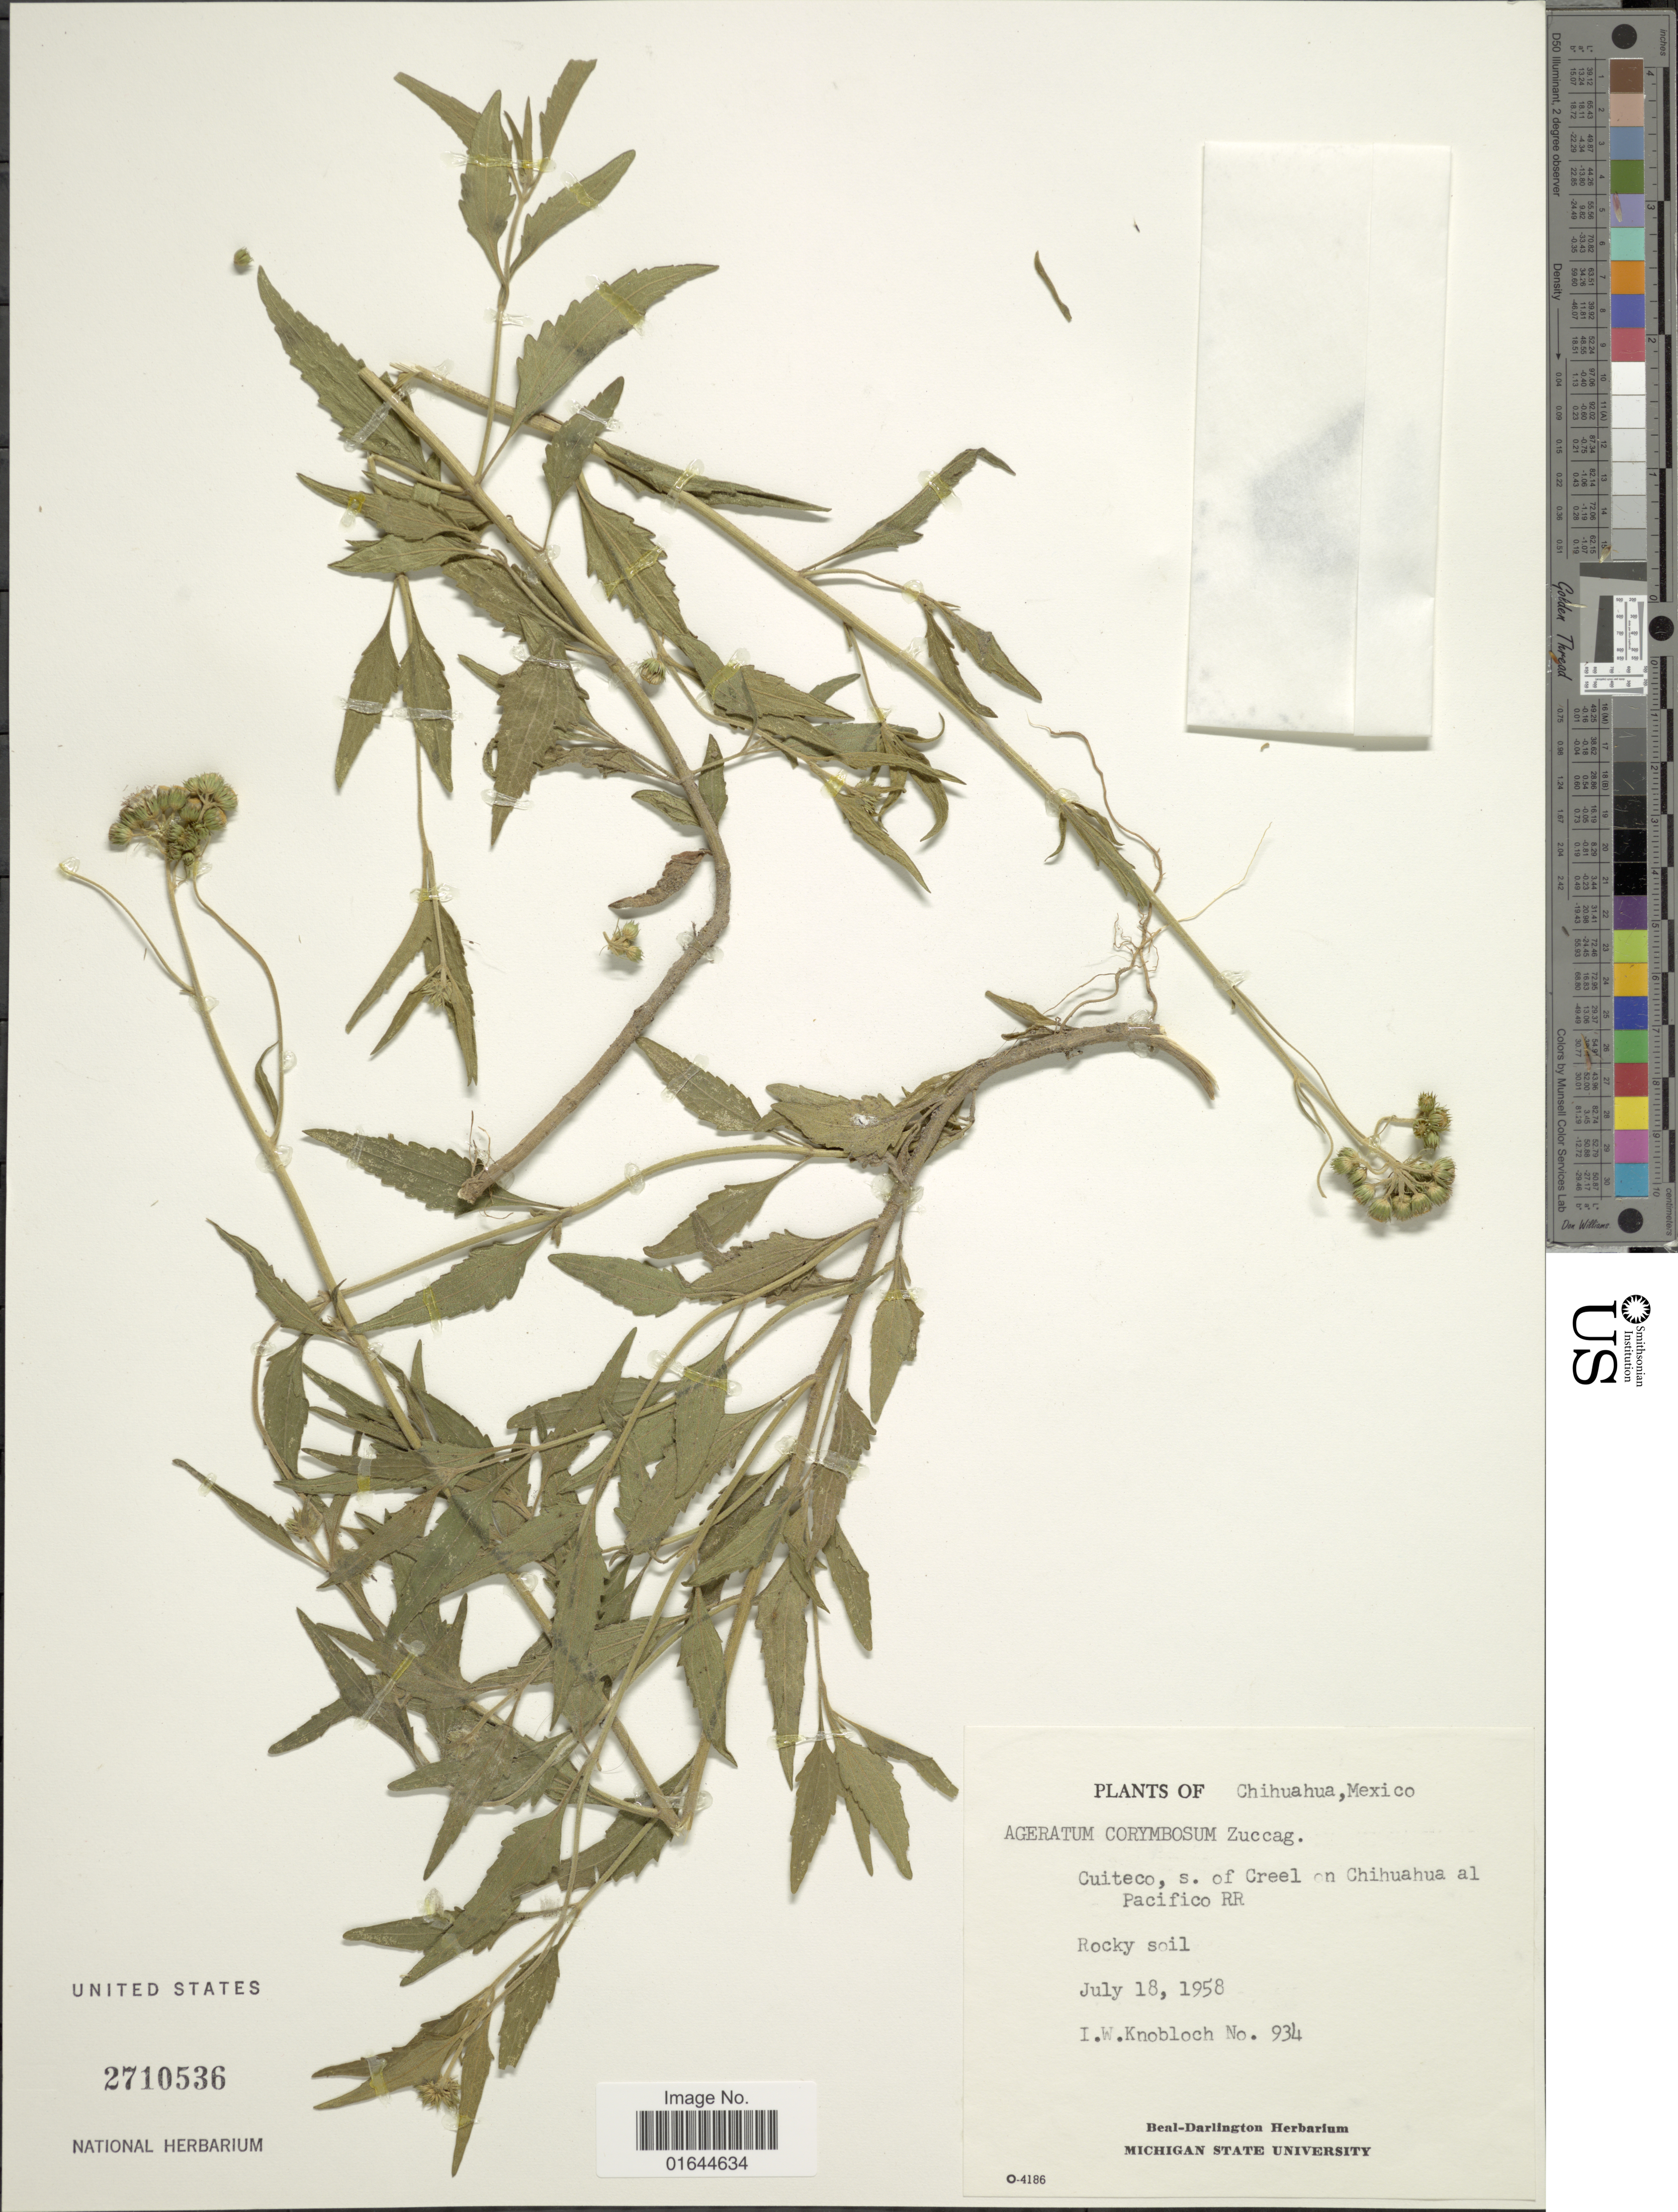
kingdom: Plantae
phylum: Tracheophyta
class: Magnoliopsida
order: Asterales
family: Asteraceae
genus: Ageratum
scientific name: Ageratum corymbosum f. corymbosum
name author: Zuccagni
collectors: I. W. Knobloch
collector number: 934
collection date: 1958-07-18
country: Mexico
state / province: Chihuahua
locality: Chihuahua , Mexico. Cuiteco, s. of Creel on Chihuahua al Pacifico RR.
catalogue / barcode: US 2710536